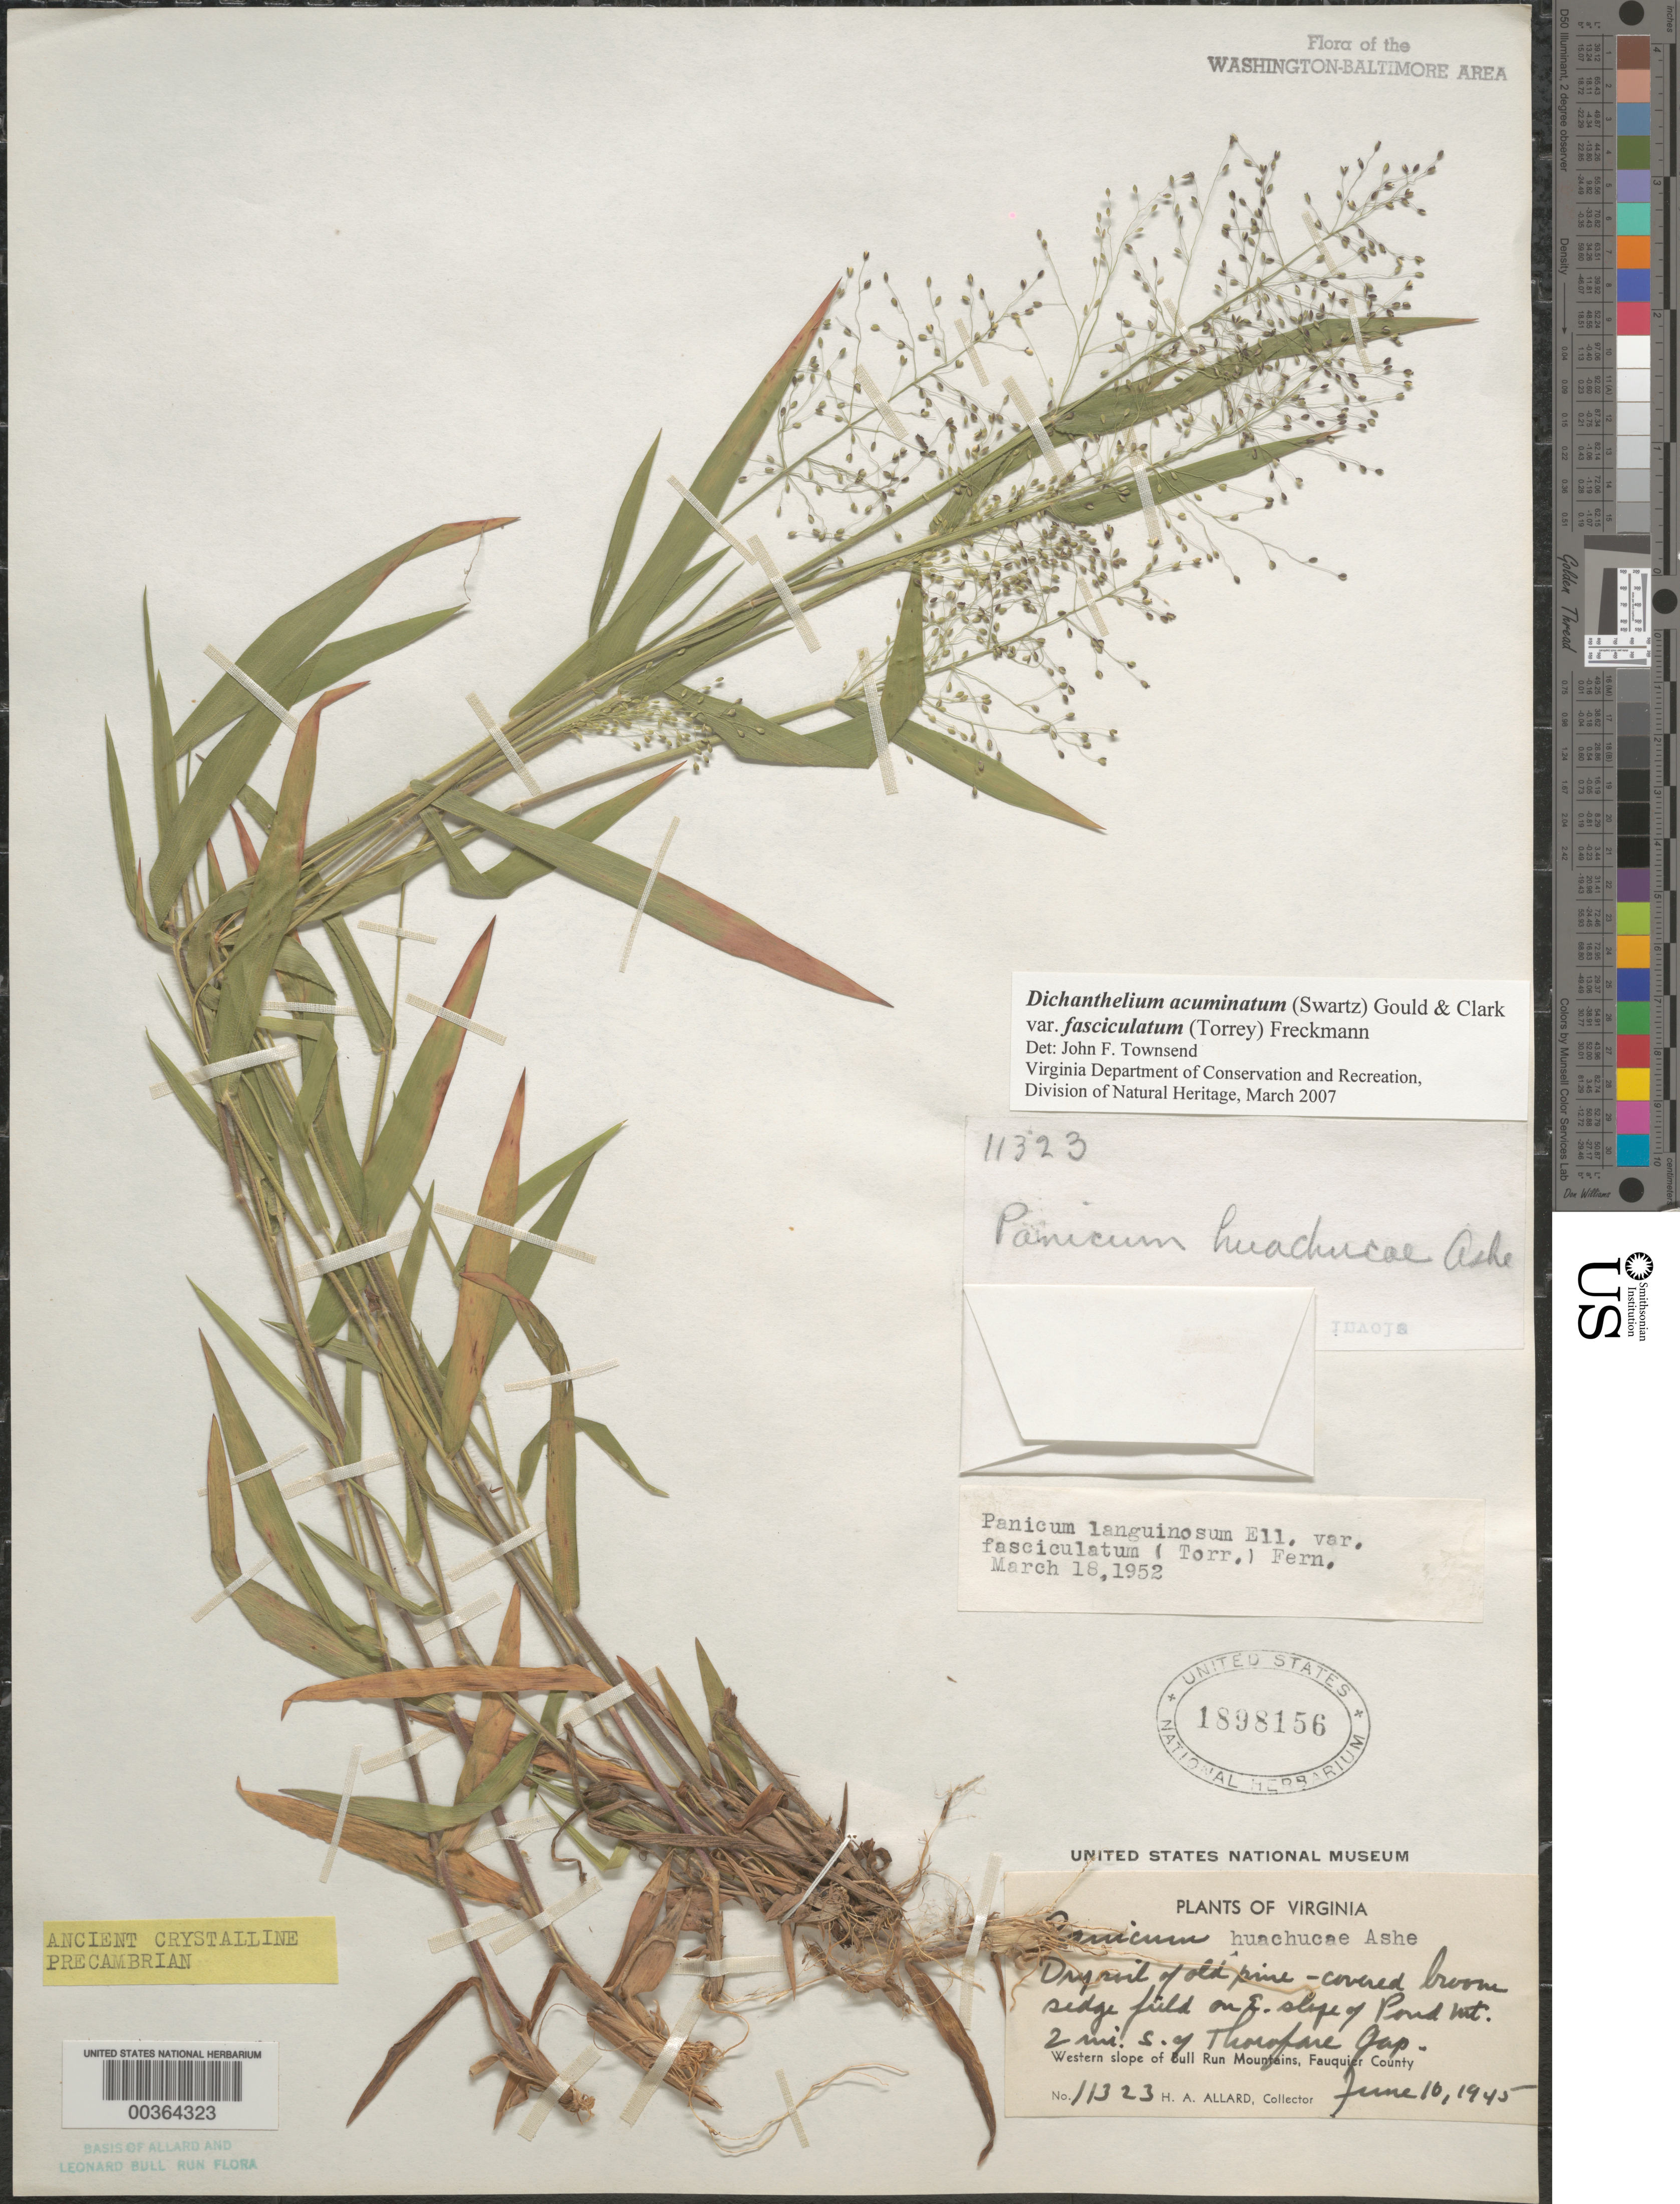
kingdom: Plantae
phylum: Tracheophyta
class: Liliopsida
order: Poales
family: Poaceae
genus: Dichanthelium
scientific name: Dichanthelium acuminatum var. fasciculatum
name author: (Torr.) Freckmann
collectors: H. A. Allard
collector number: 11323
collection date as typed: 10 Jun 1945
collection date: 1945-06-10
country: United States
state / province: Virginia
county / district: Fauquier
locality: South of Thorofare Gap, Pond Mountains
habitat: Dry soil of old pine covered broom sedge field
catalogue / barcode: US 1898156